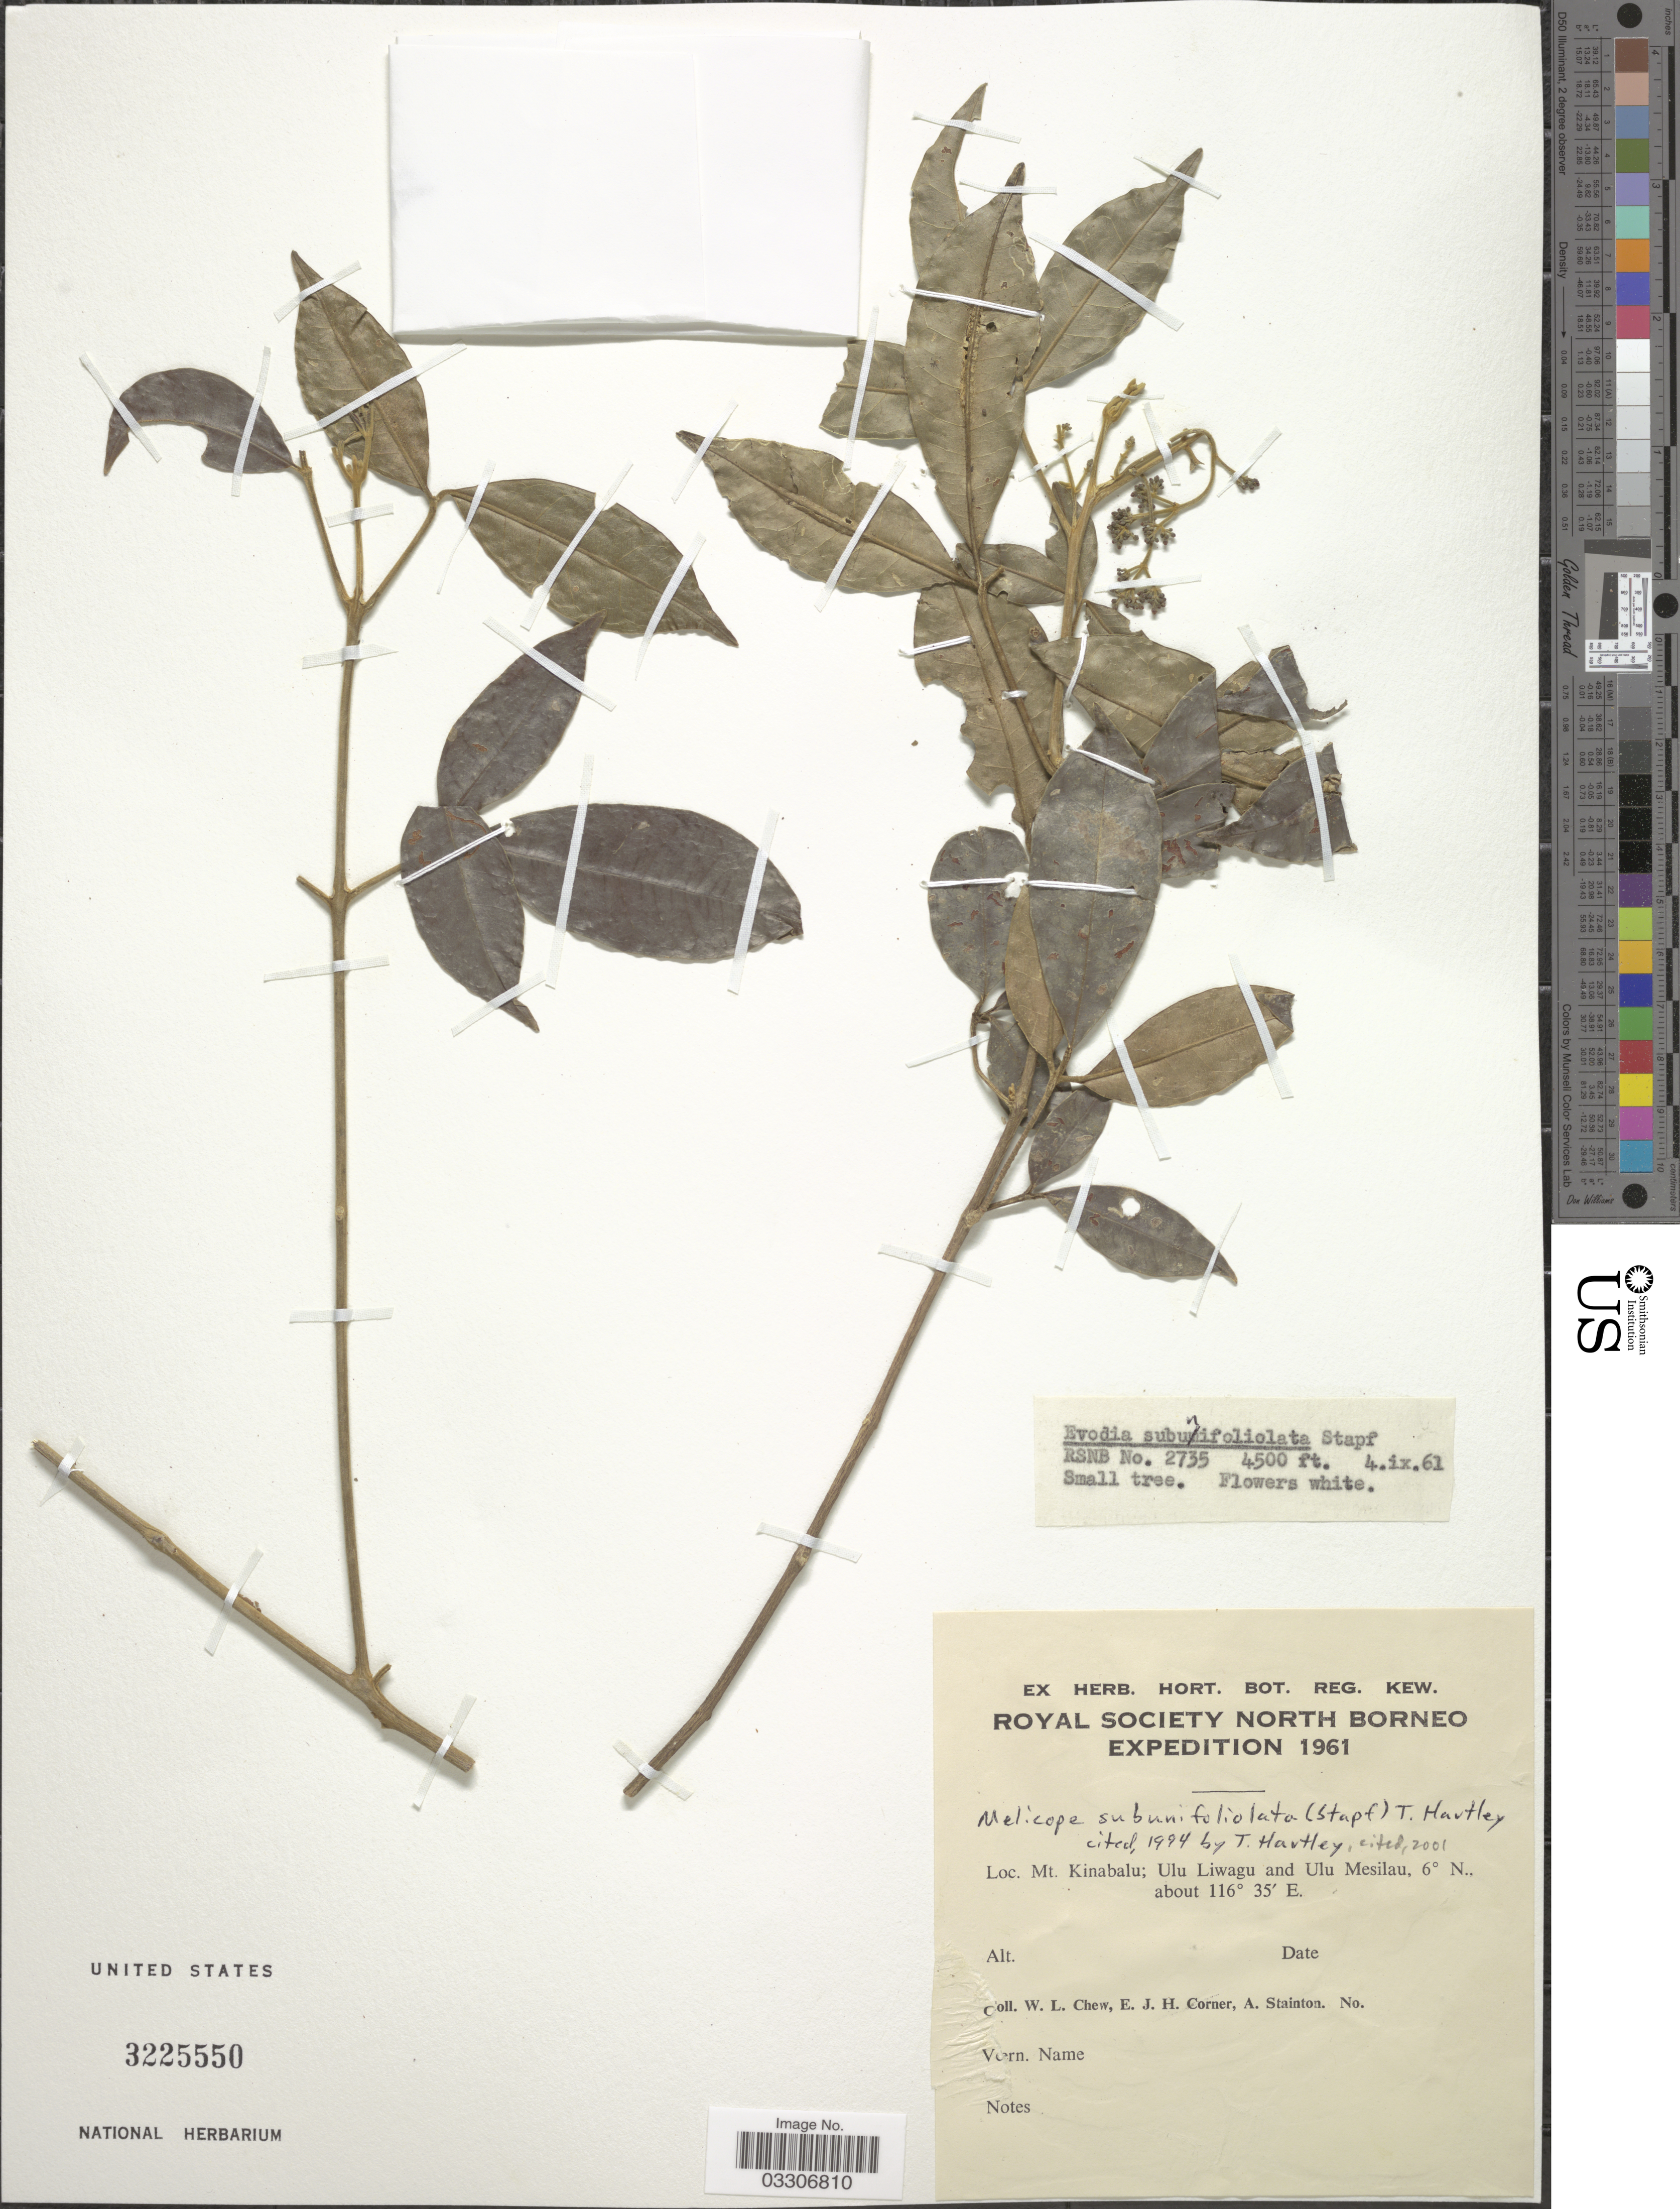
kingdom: Plantae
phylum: Tracheophyta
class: Magnoliopsida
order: Sapindales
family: Rutaceae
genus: Melicope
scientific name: Melicope subunifoliolata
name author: (Stapf) T.G. Hartley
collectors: W. Chew, E. Corner & A. Stainton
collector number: RSNB 2735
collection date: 1961-09-04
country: Malaysia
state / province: Sabah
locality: Mt. Kinabalu; Ulu Liwagu and Ulu Mesilau.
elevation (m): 1372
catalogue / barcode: US 3225550